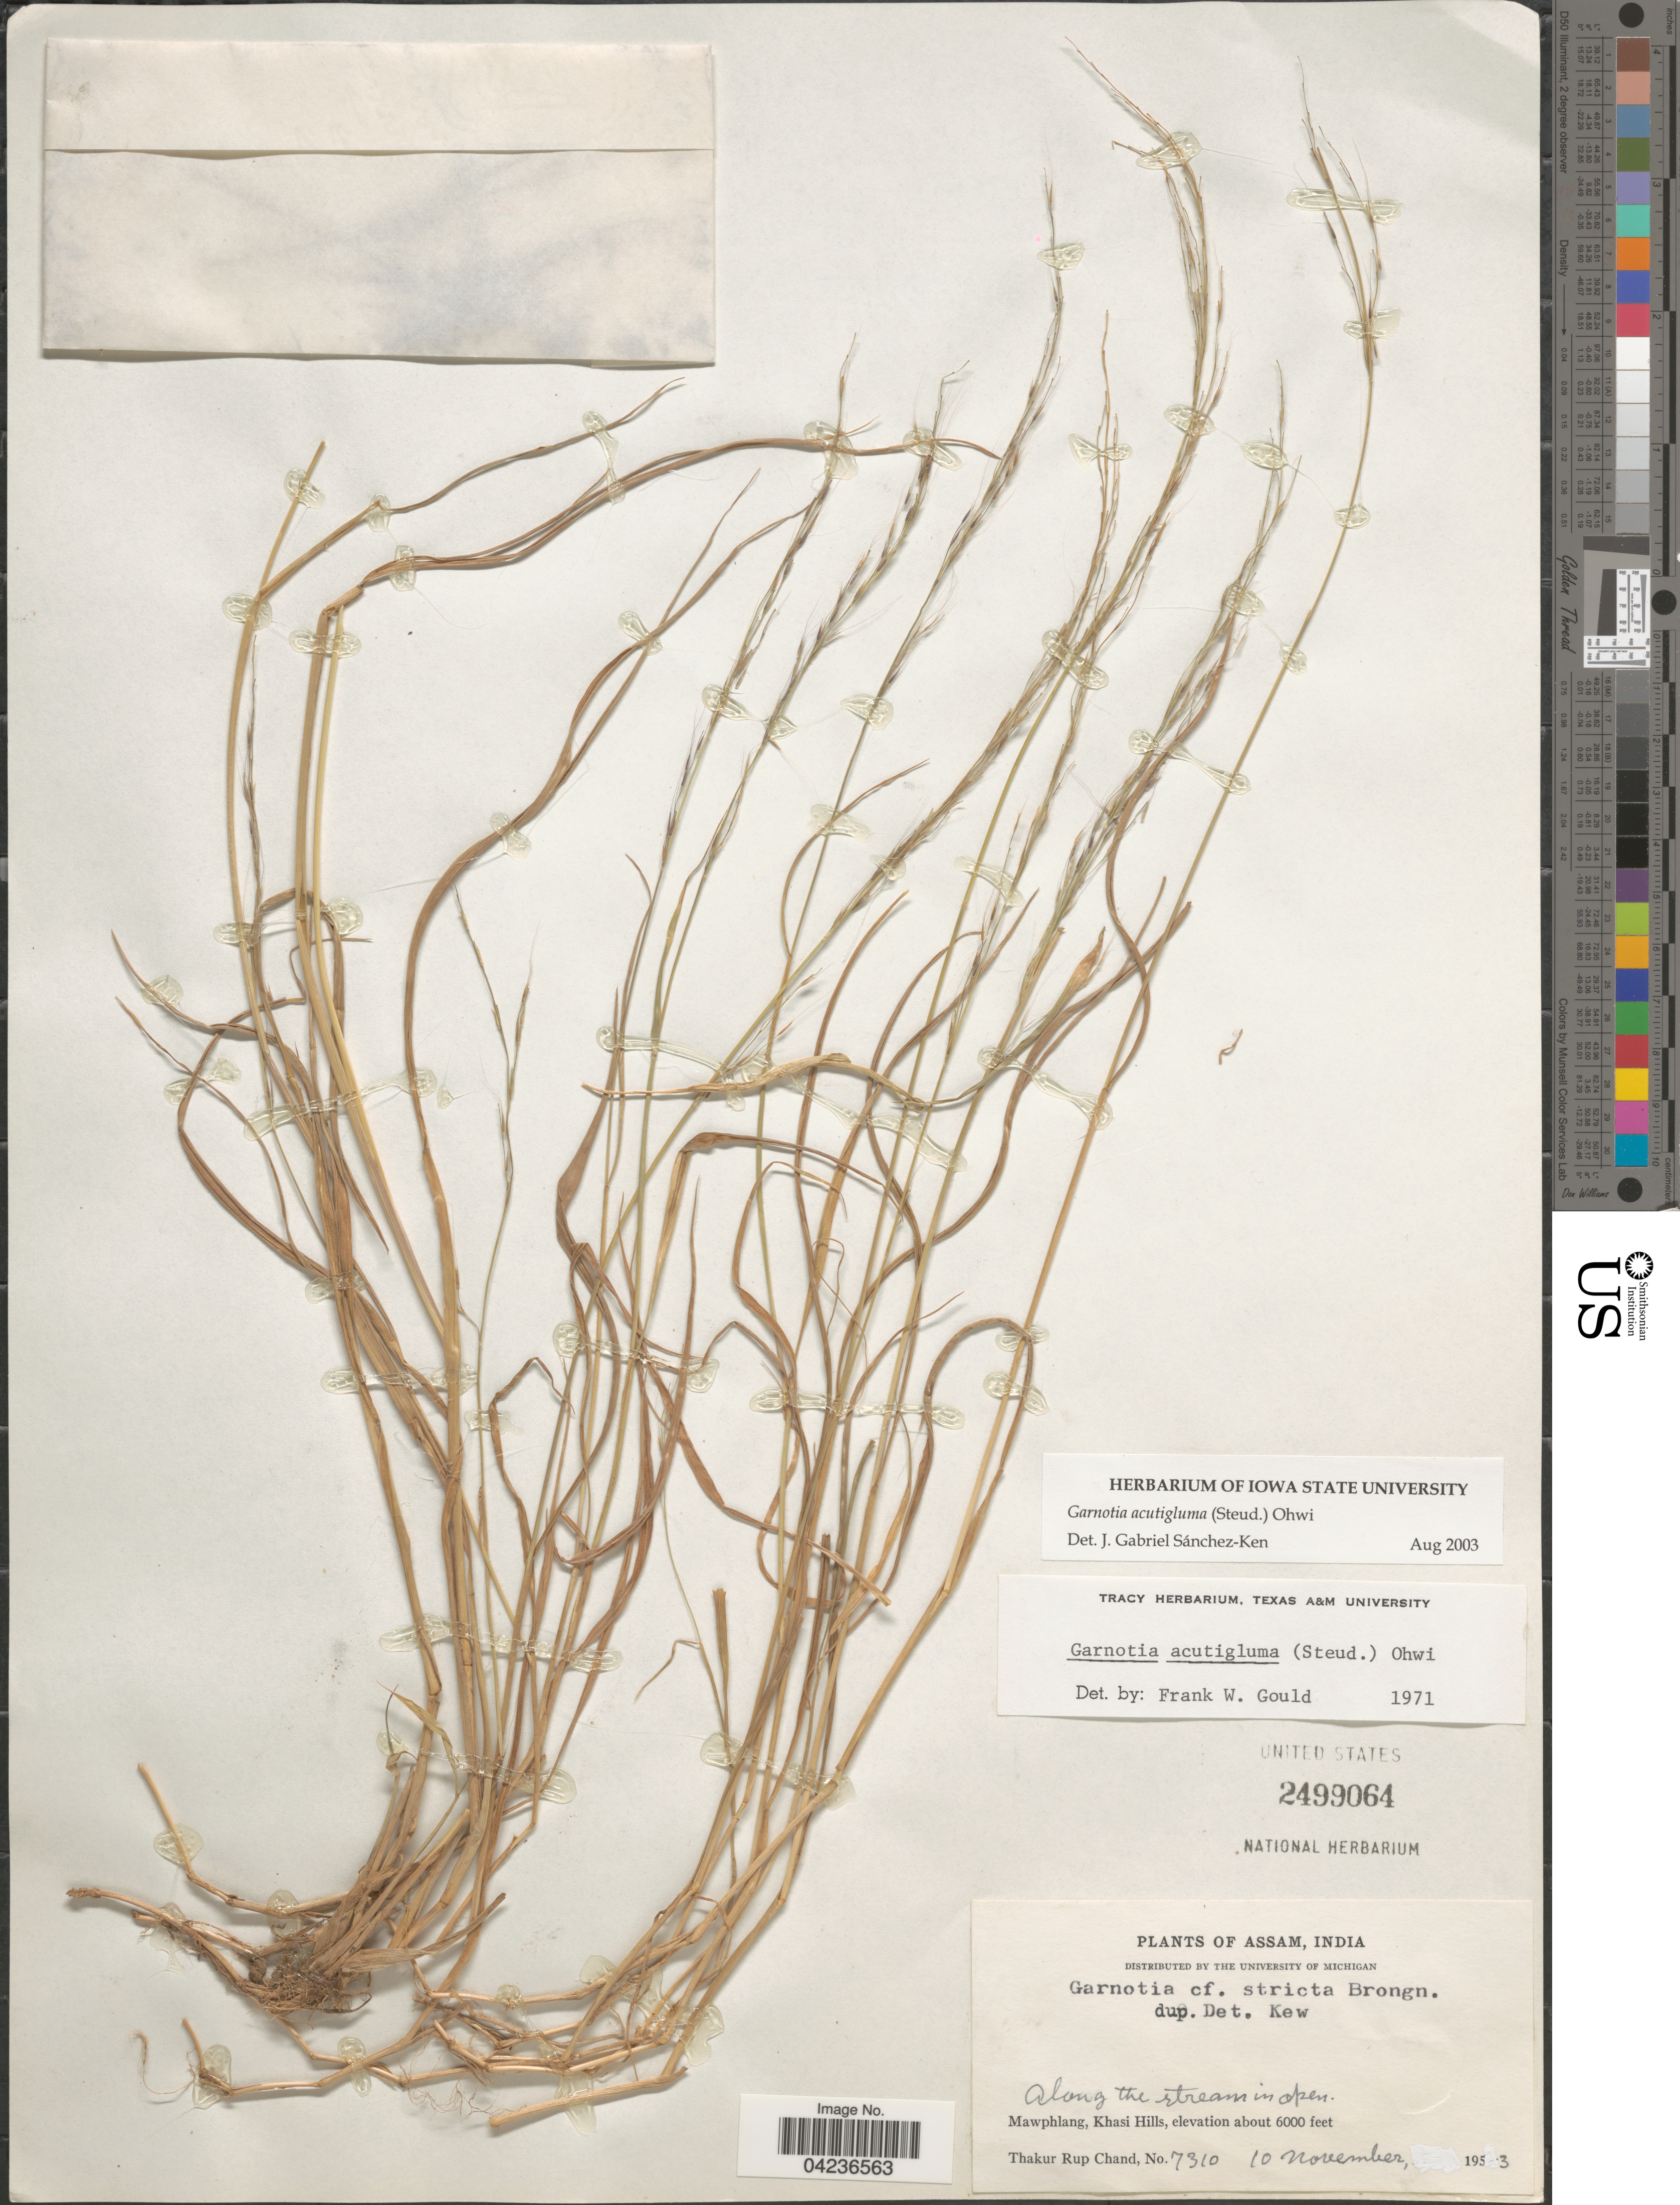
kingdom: Plantae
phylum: Tracheophyta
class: Liliopsida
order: Poales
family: Poaceae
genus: Garnotia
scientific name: Garnotia acutigluma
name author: (Steud.) Ohwi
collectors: T. R. Chand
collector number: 7310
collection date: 1953-11-10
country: India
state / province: Meghalaya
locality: Mawphlang, Khasi Hills.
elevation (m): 1829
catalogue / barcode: US 2499064